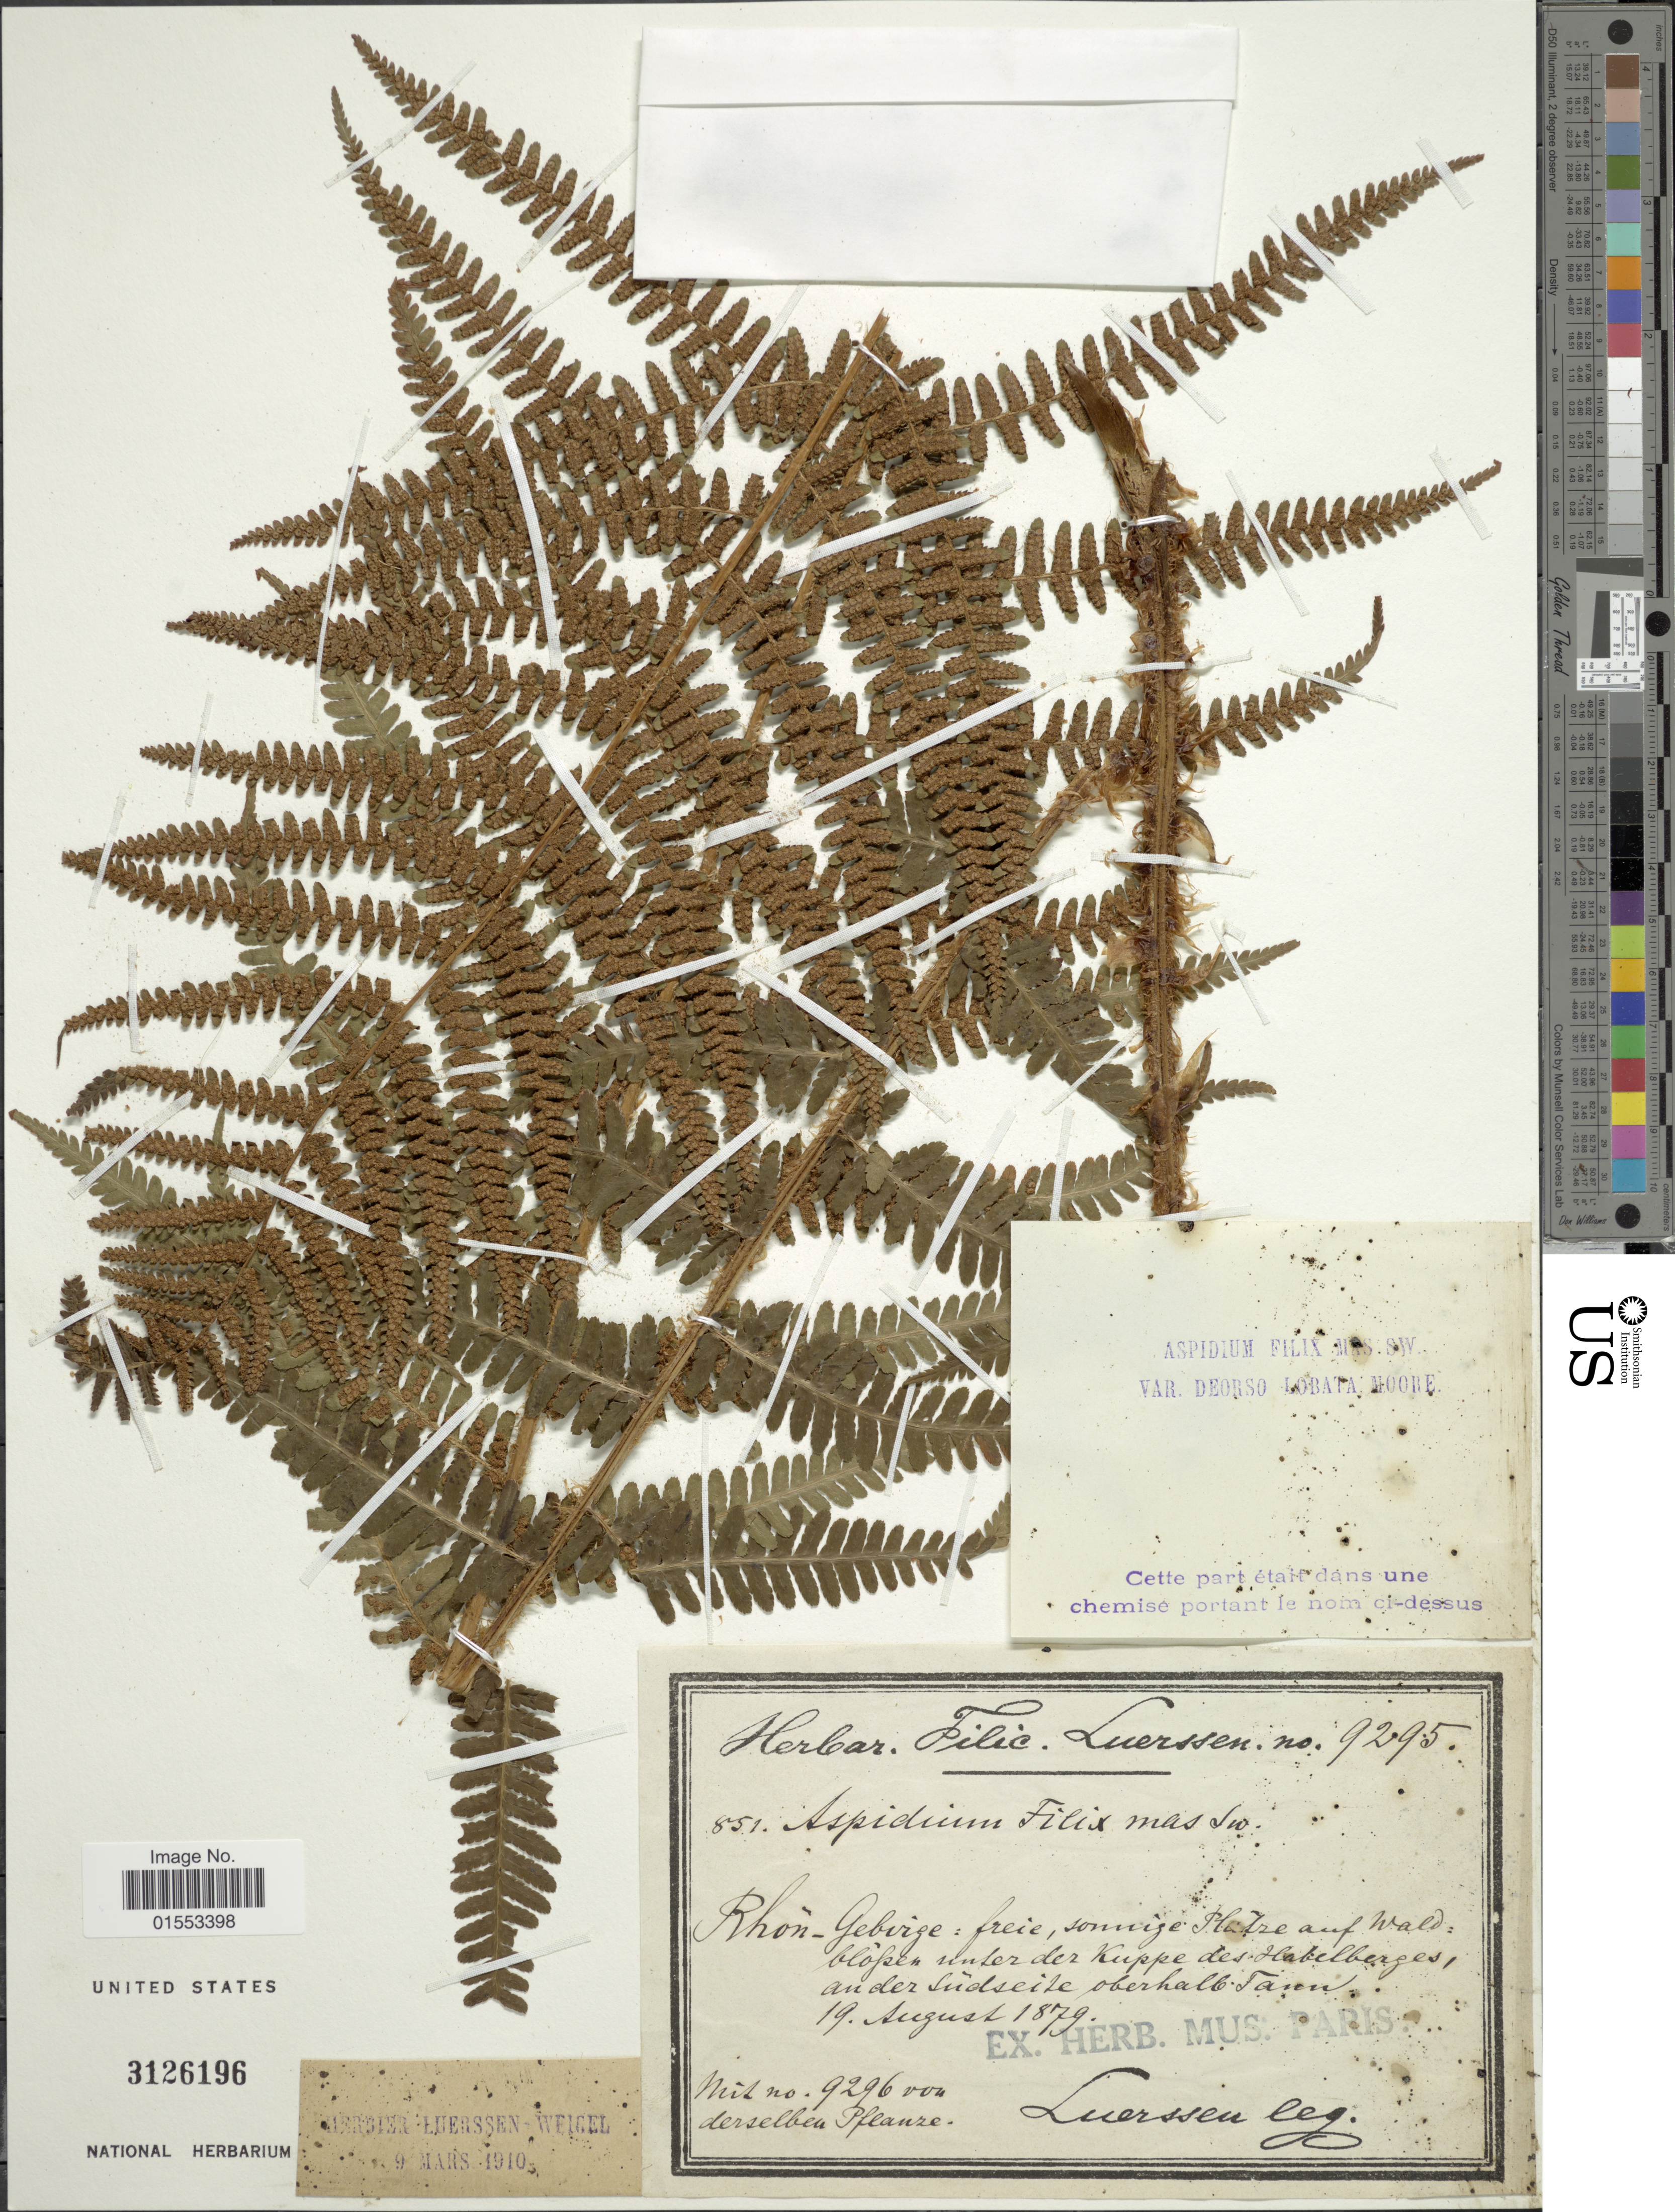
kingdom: Plantae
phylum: Tracheophyta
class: Polypodiopsida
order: Polypodiales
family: Dryopteridaceae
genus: Dryopteris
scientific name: Dryopteris filix-mas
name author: (L.) Schott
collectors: Luerssen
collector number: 9295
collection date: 1879-08-19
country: Germany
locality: Rhon Gebirge; freie , somige Hatze auf Wald blofen unter der Kuppe des Habelberges and der Sudssite oberhald Tasen. [interpreted]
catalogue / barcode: US 3126196